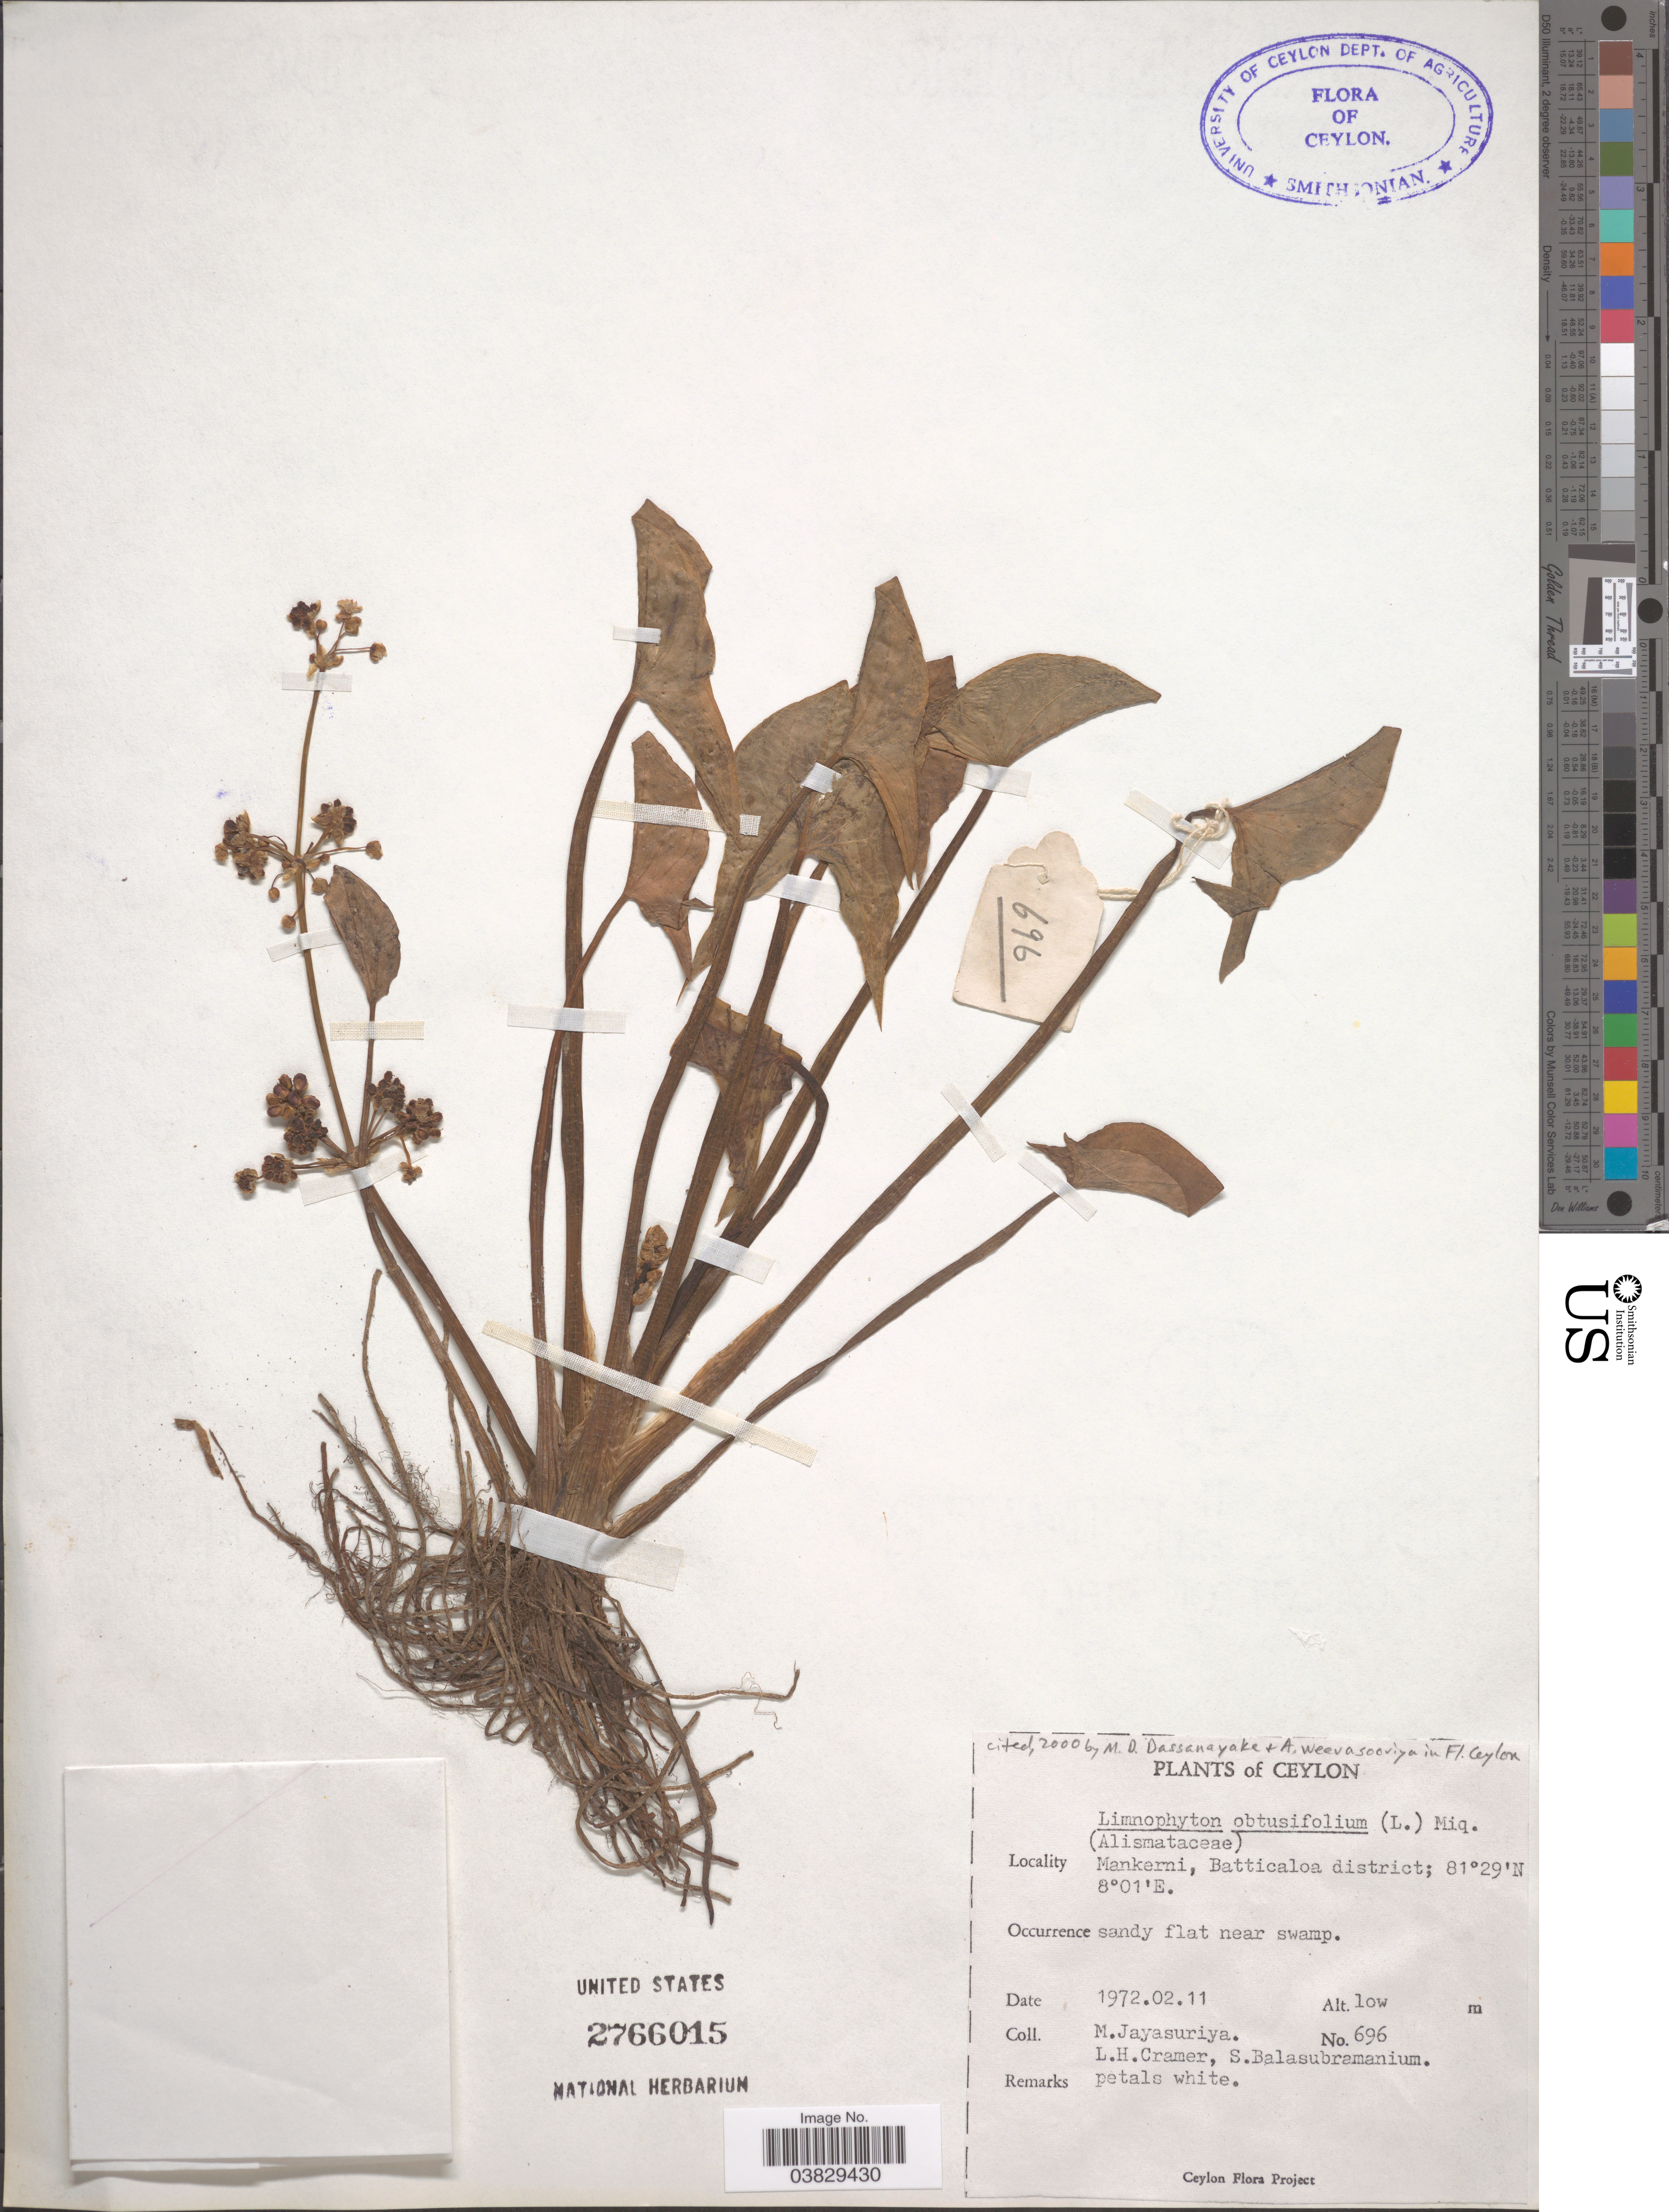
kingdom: Plantae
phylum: Tracheophyta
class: Liliopsida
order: Alismatales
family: Alismataceae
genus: Limnophyton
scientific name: Limnophyton obtusifolium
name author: (L.) Miq.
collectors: M. Jayasuriya, L. H. Cramer & S. Balasubramanium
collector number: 696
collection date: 1972-02-11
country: Sri Lanka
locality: Ceylon. Mankerni, Batticaloa district.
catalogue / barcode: US 2766015